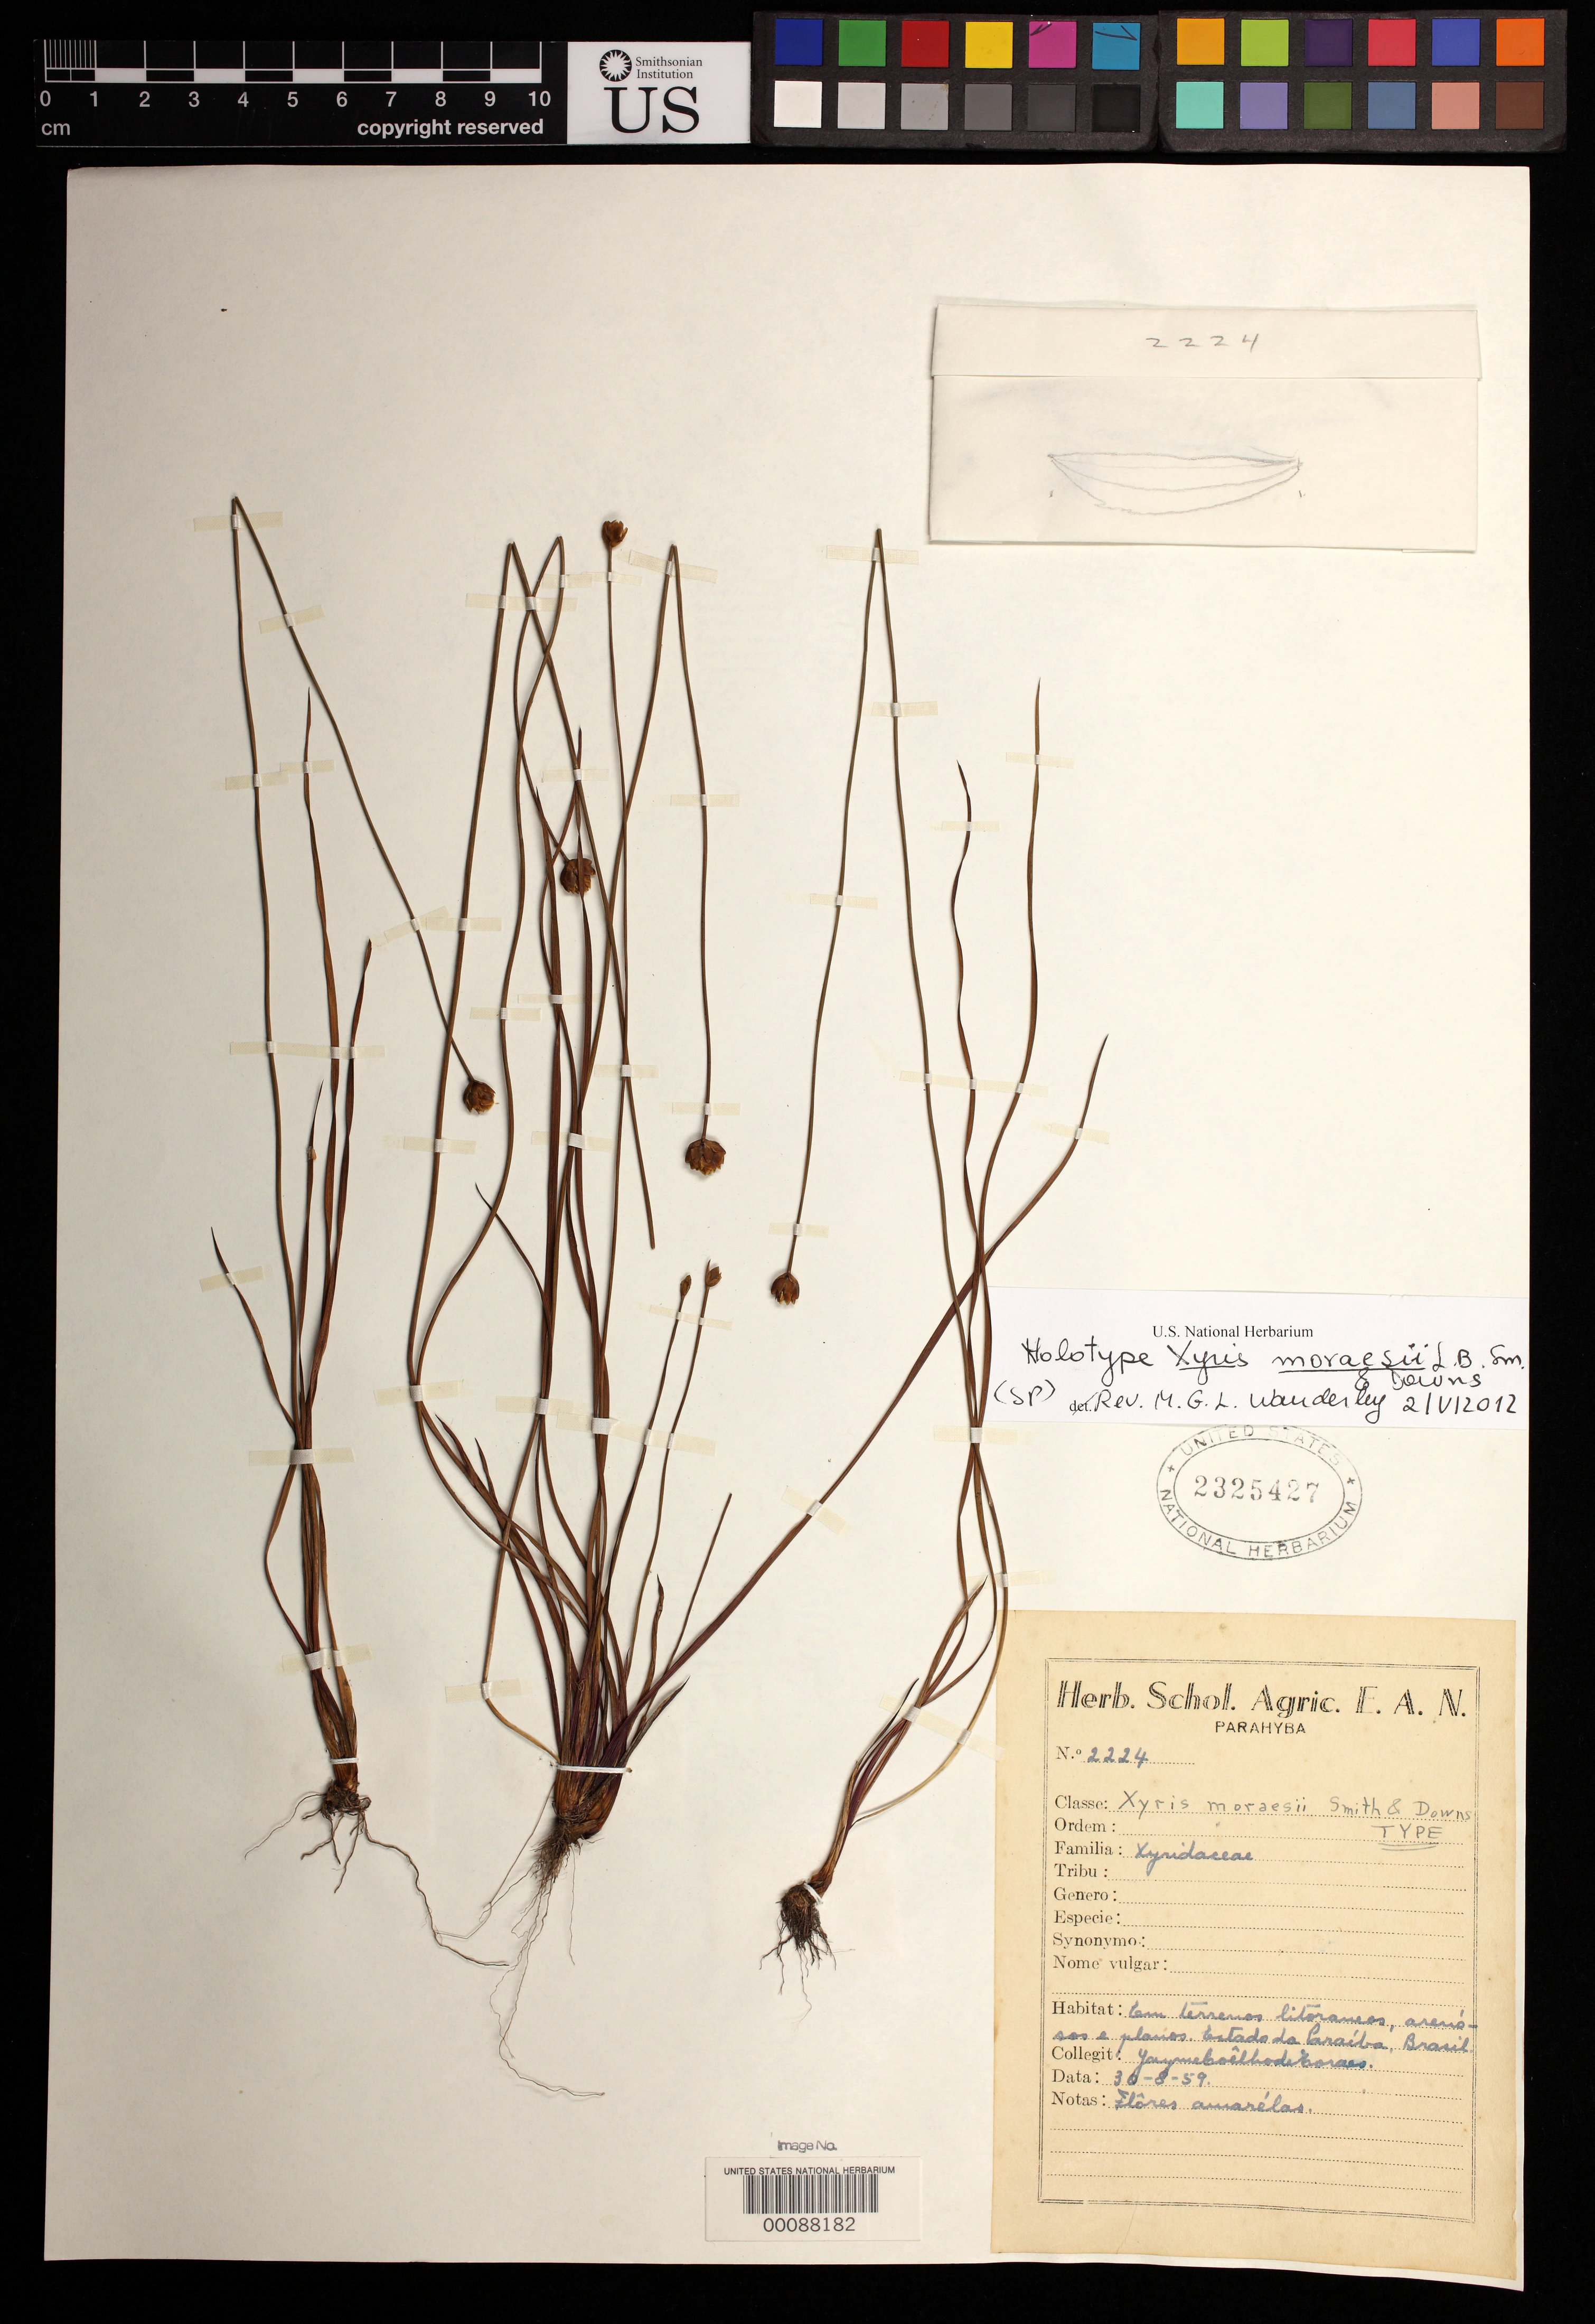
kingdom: Plantae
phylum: Tracheophyta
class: Liliopsida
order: Poales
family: Xyridaceae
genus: Xyris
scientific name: Xyris moraesii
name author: L.B. Sm. & Downs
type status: Holotype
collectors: J. de Moraes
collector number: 2224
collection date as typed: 30 Aug 1959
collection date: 1959-08-30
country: Brazil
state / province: Paraíba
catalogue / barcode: US 2325427